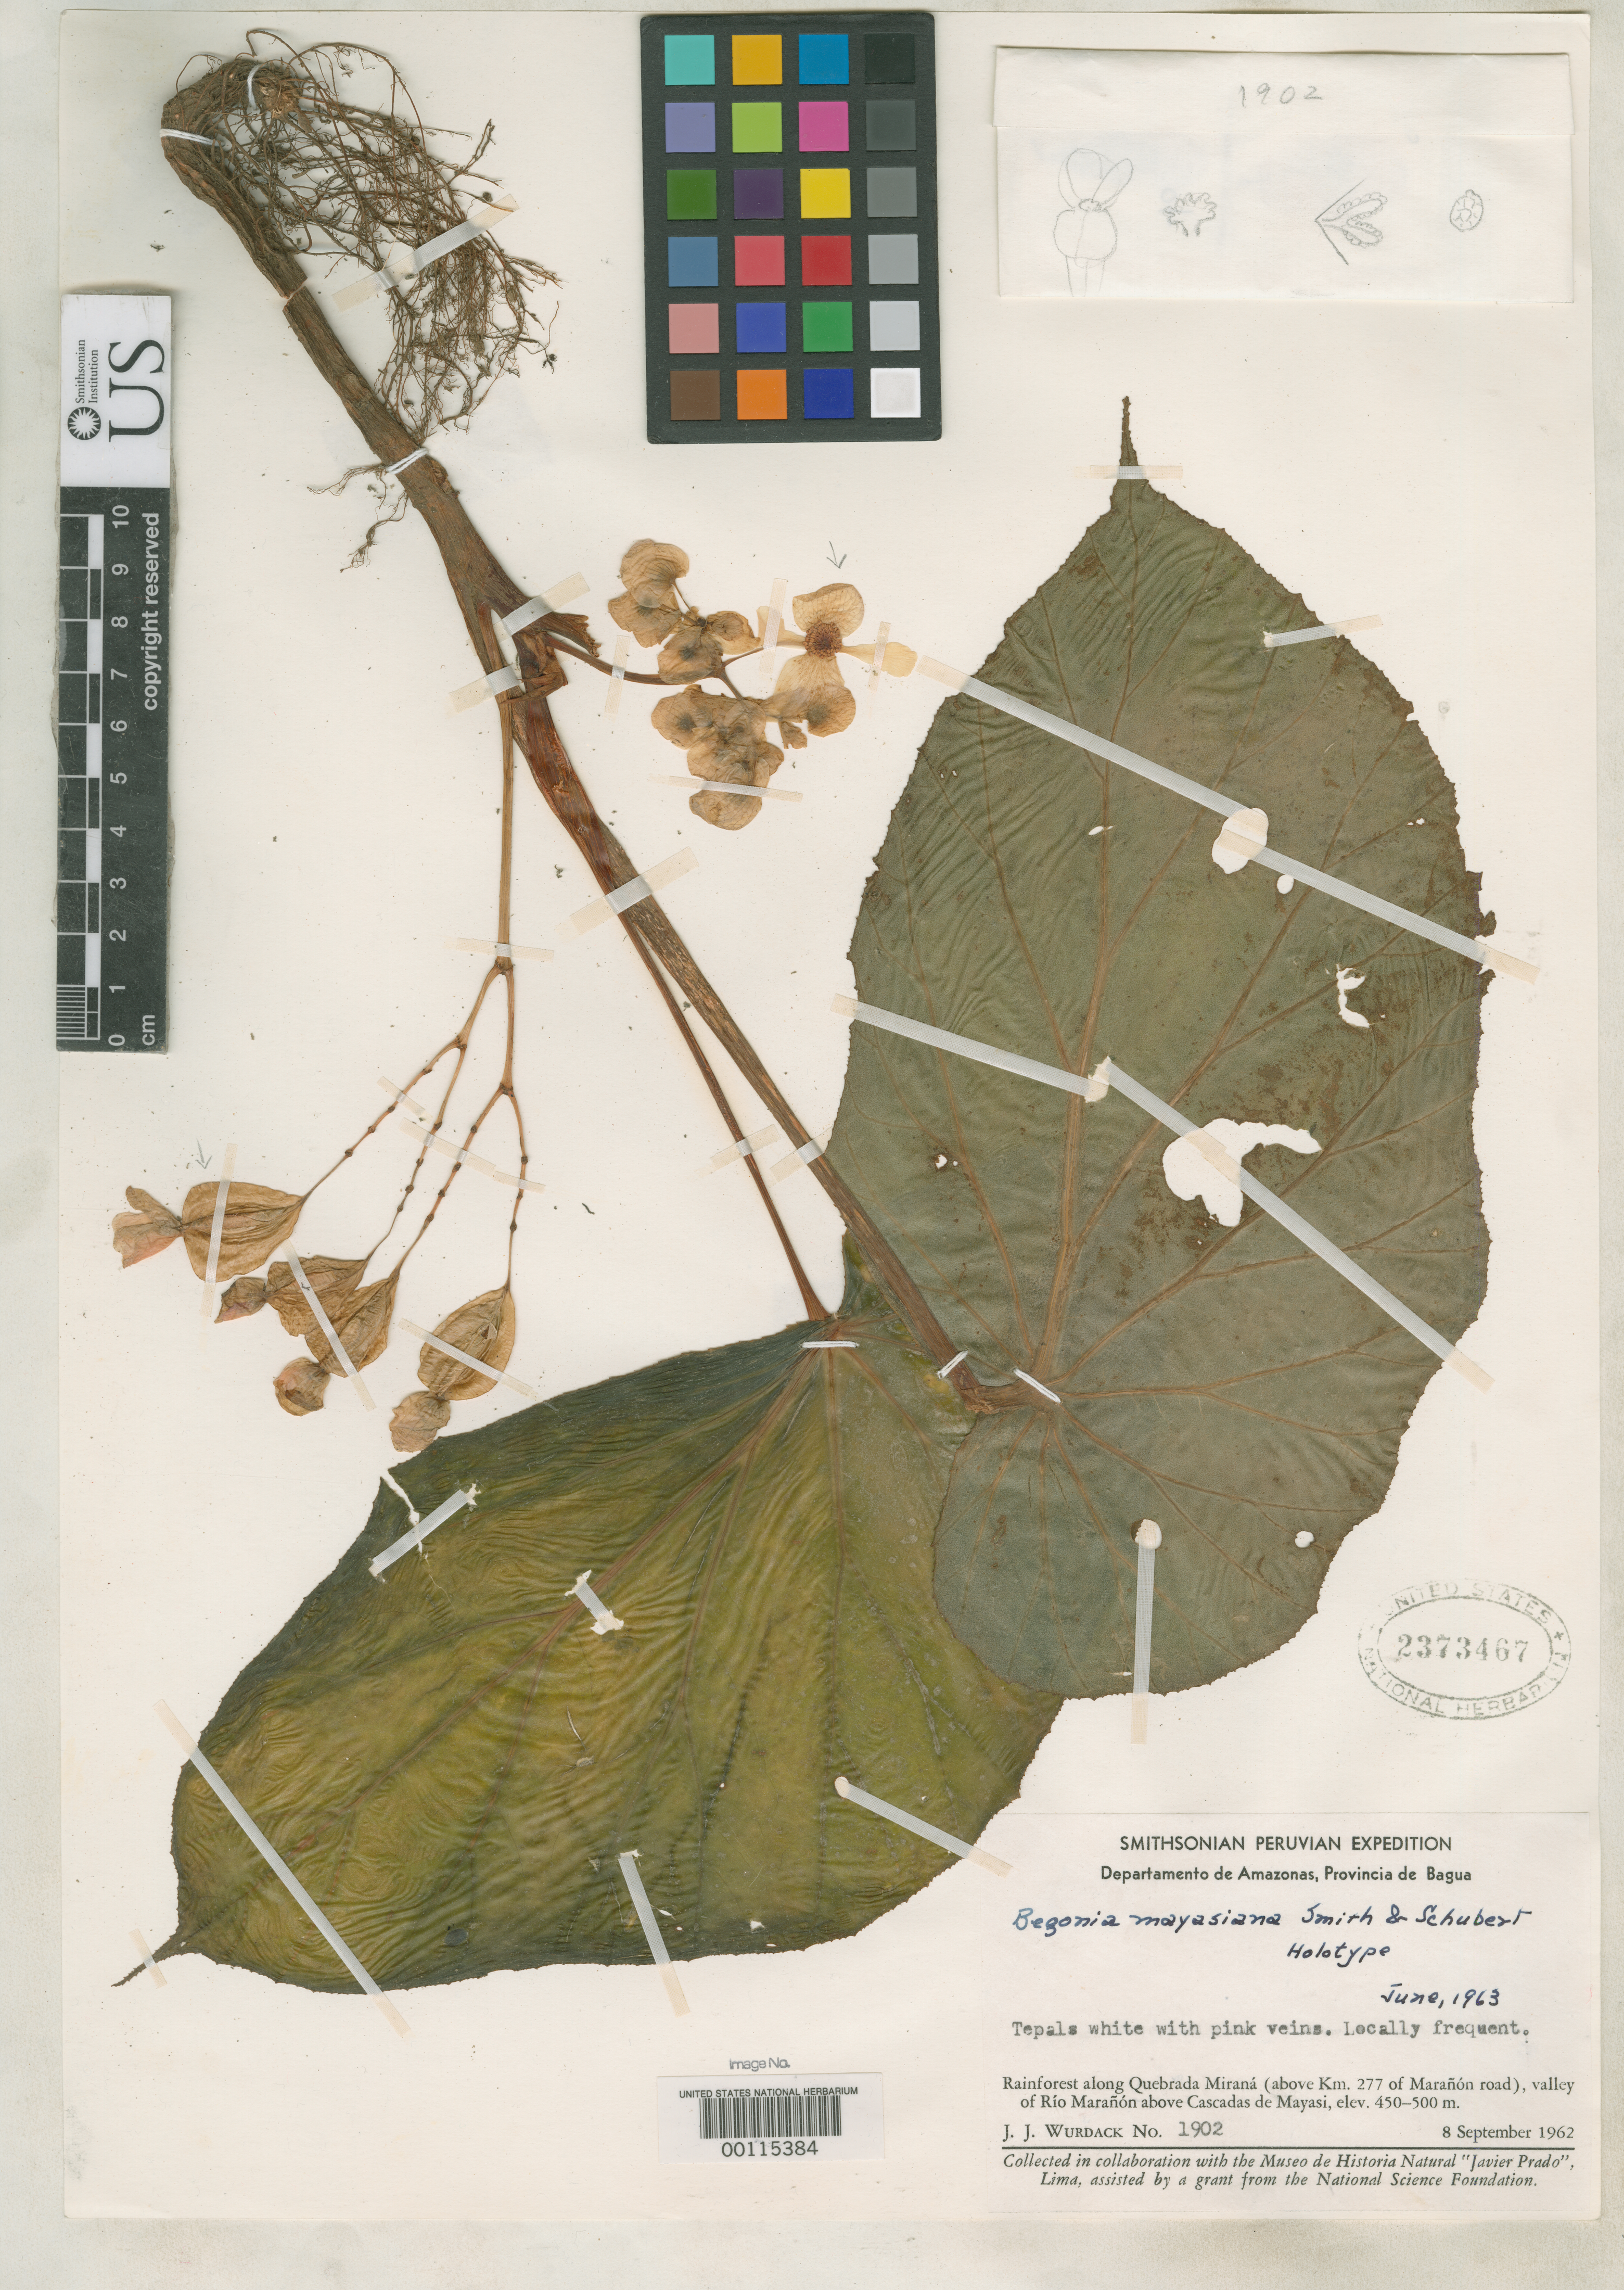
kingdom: Plantae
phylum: Tracheophyta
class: Magnoliopsida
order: Cucurbitales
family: Begoniaceae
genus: Begonia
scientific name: Begonia mayasiana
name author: L.B. Sm. & B.G. Schub.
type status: Holotype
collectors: J. J. Wurdack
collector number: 1902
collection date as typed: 08 Sep 1962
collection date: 1962-09-08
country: Peru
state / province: Amazonas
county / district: Bagua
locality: Río Maranon, Cascadas de Mayasi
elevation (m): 450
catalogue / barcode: US 2373467